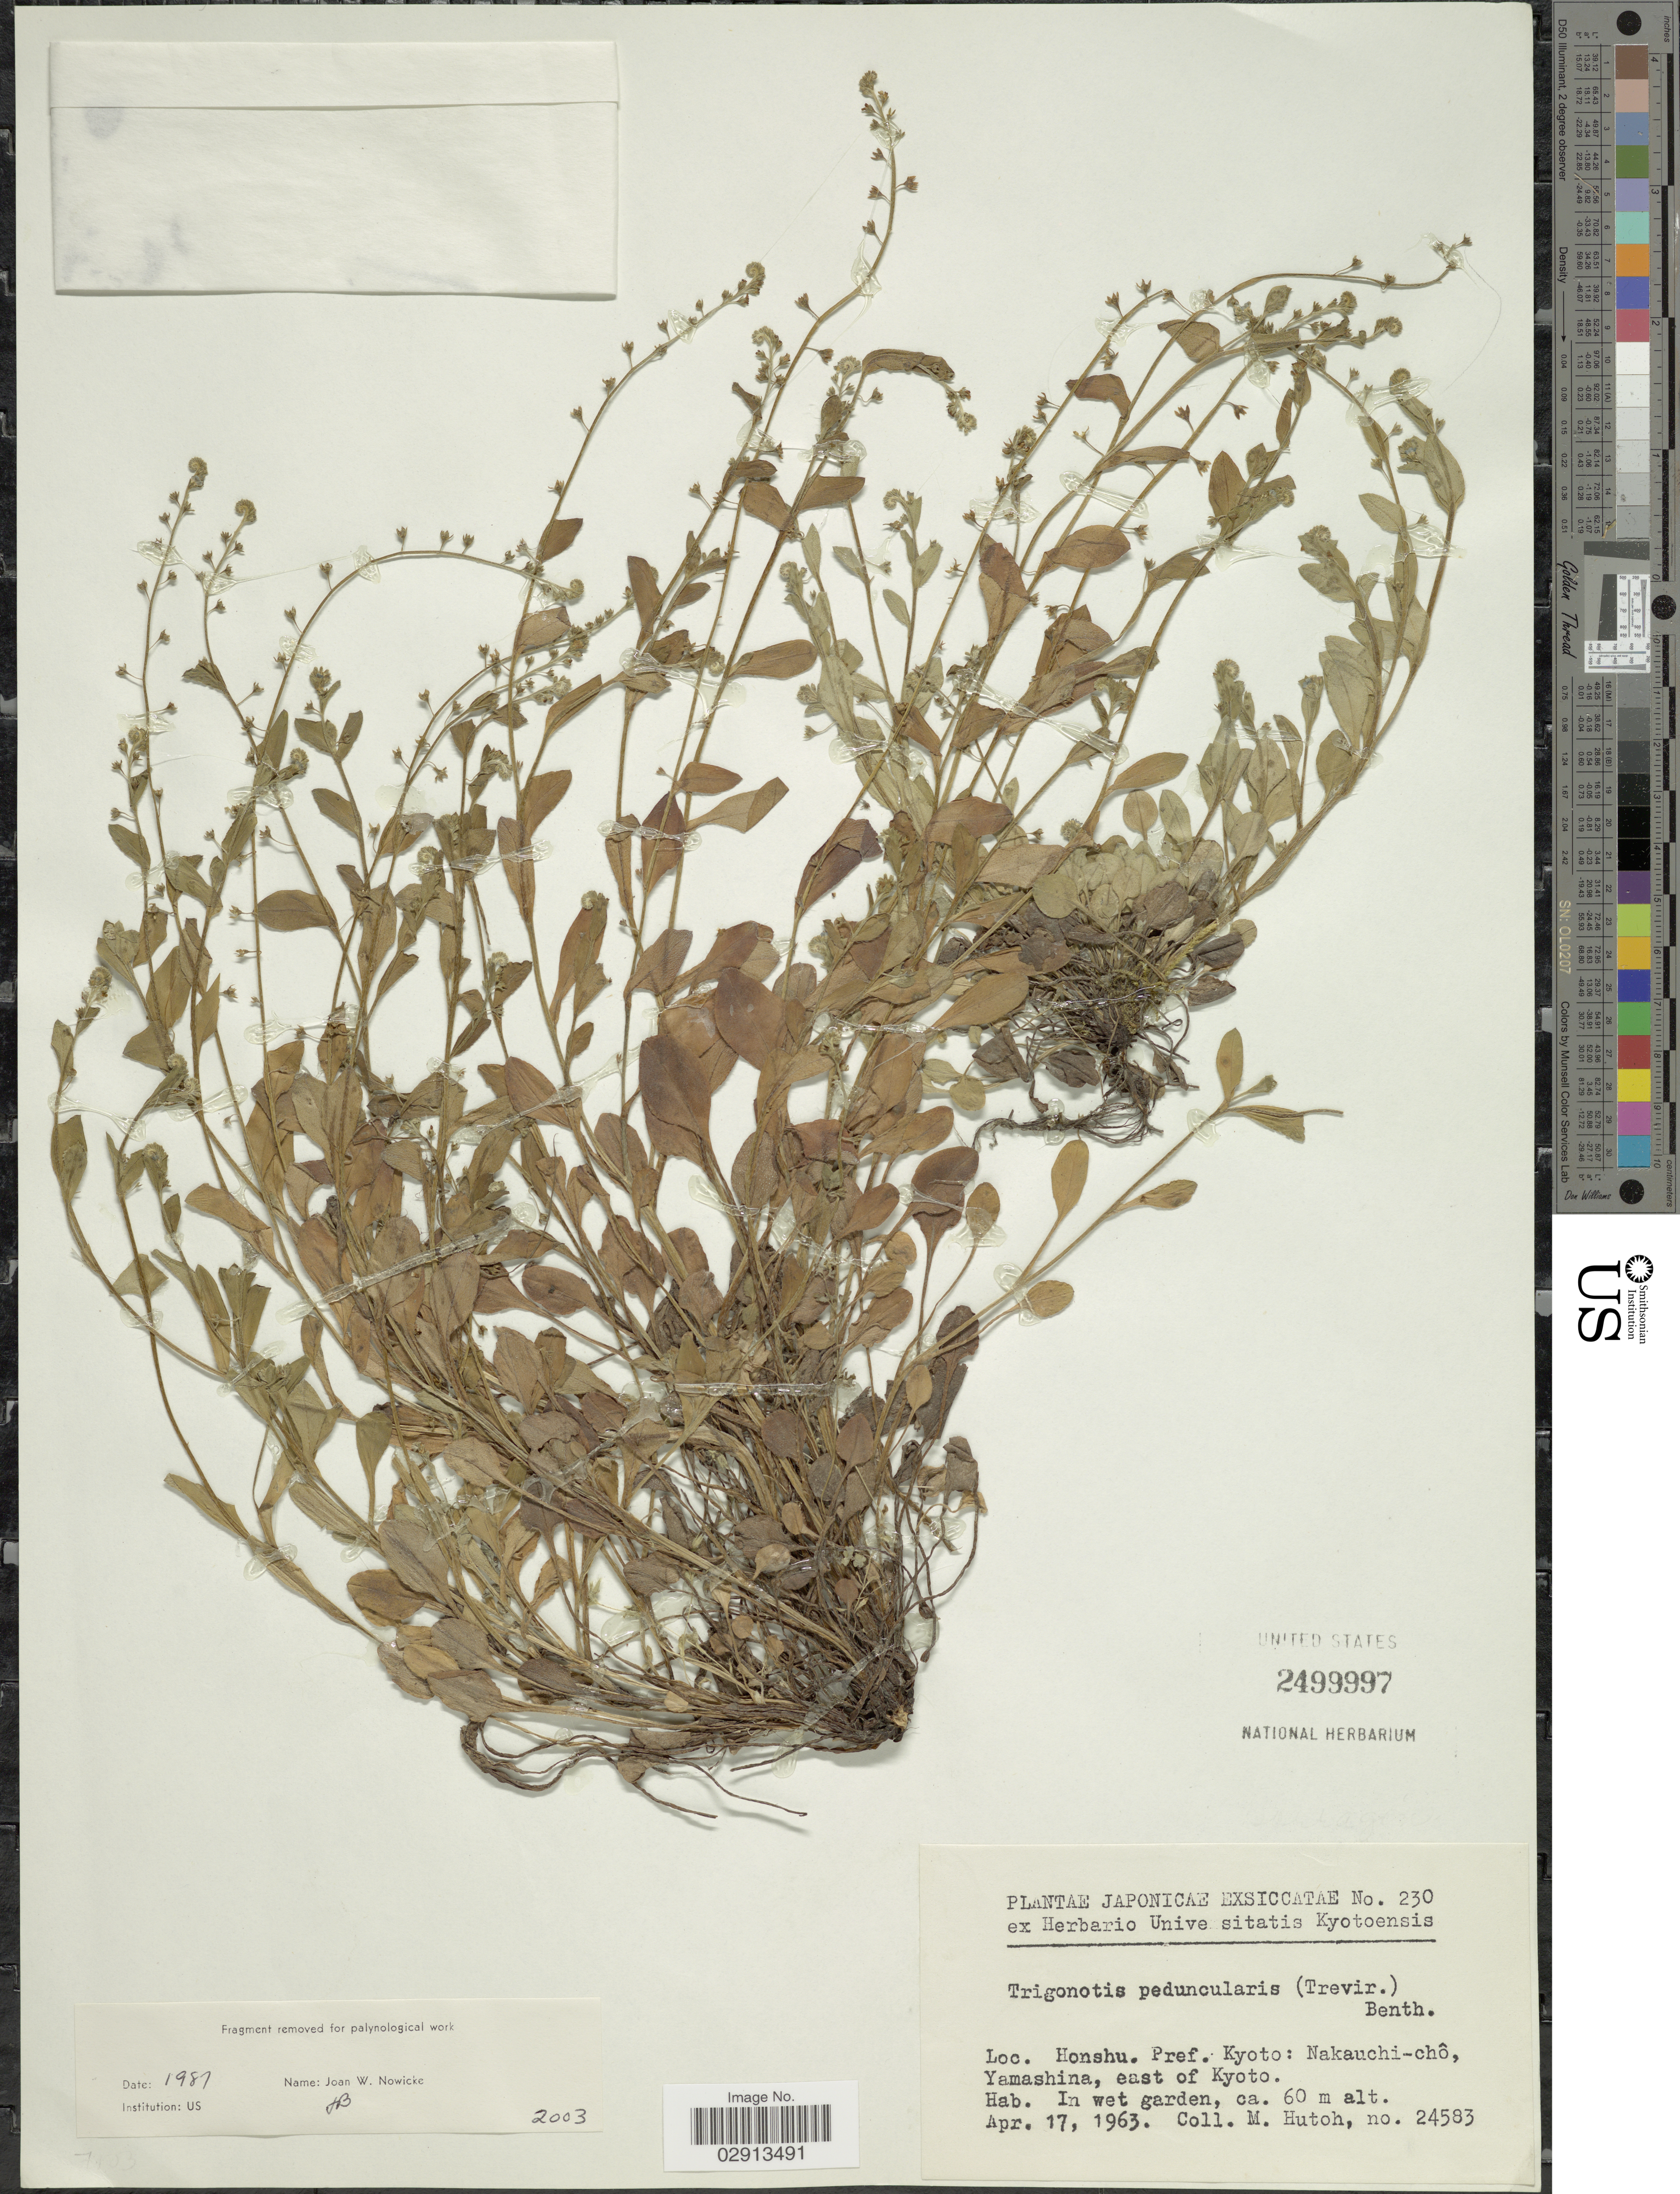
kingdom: Plantae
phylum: Tracheophyta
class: Magnoliopsida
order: Boraginales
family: Boraginaceae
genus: Trigonotis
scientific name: Trigonotis peduncularis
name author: (Trevis.) Benth. ex Baker et al.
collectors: M. Hutoh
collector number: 24583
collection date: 1963-04-17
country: Japan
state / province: Kyoto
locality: Honshu. Pref. Kyoto: Nakauchi-chô, Yamashina, east of Kyoto.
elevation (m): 60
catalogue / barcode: US 2499997